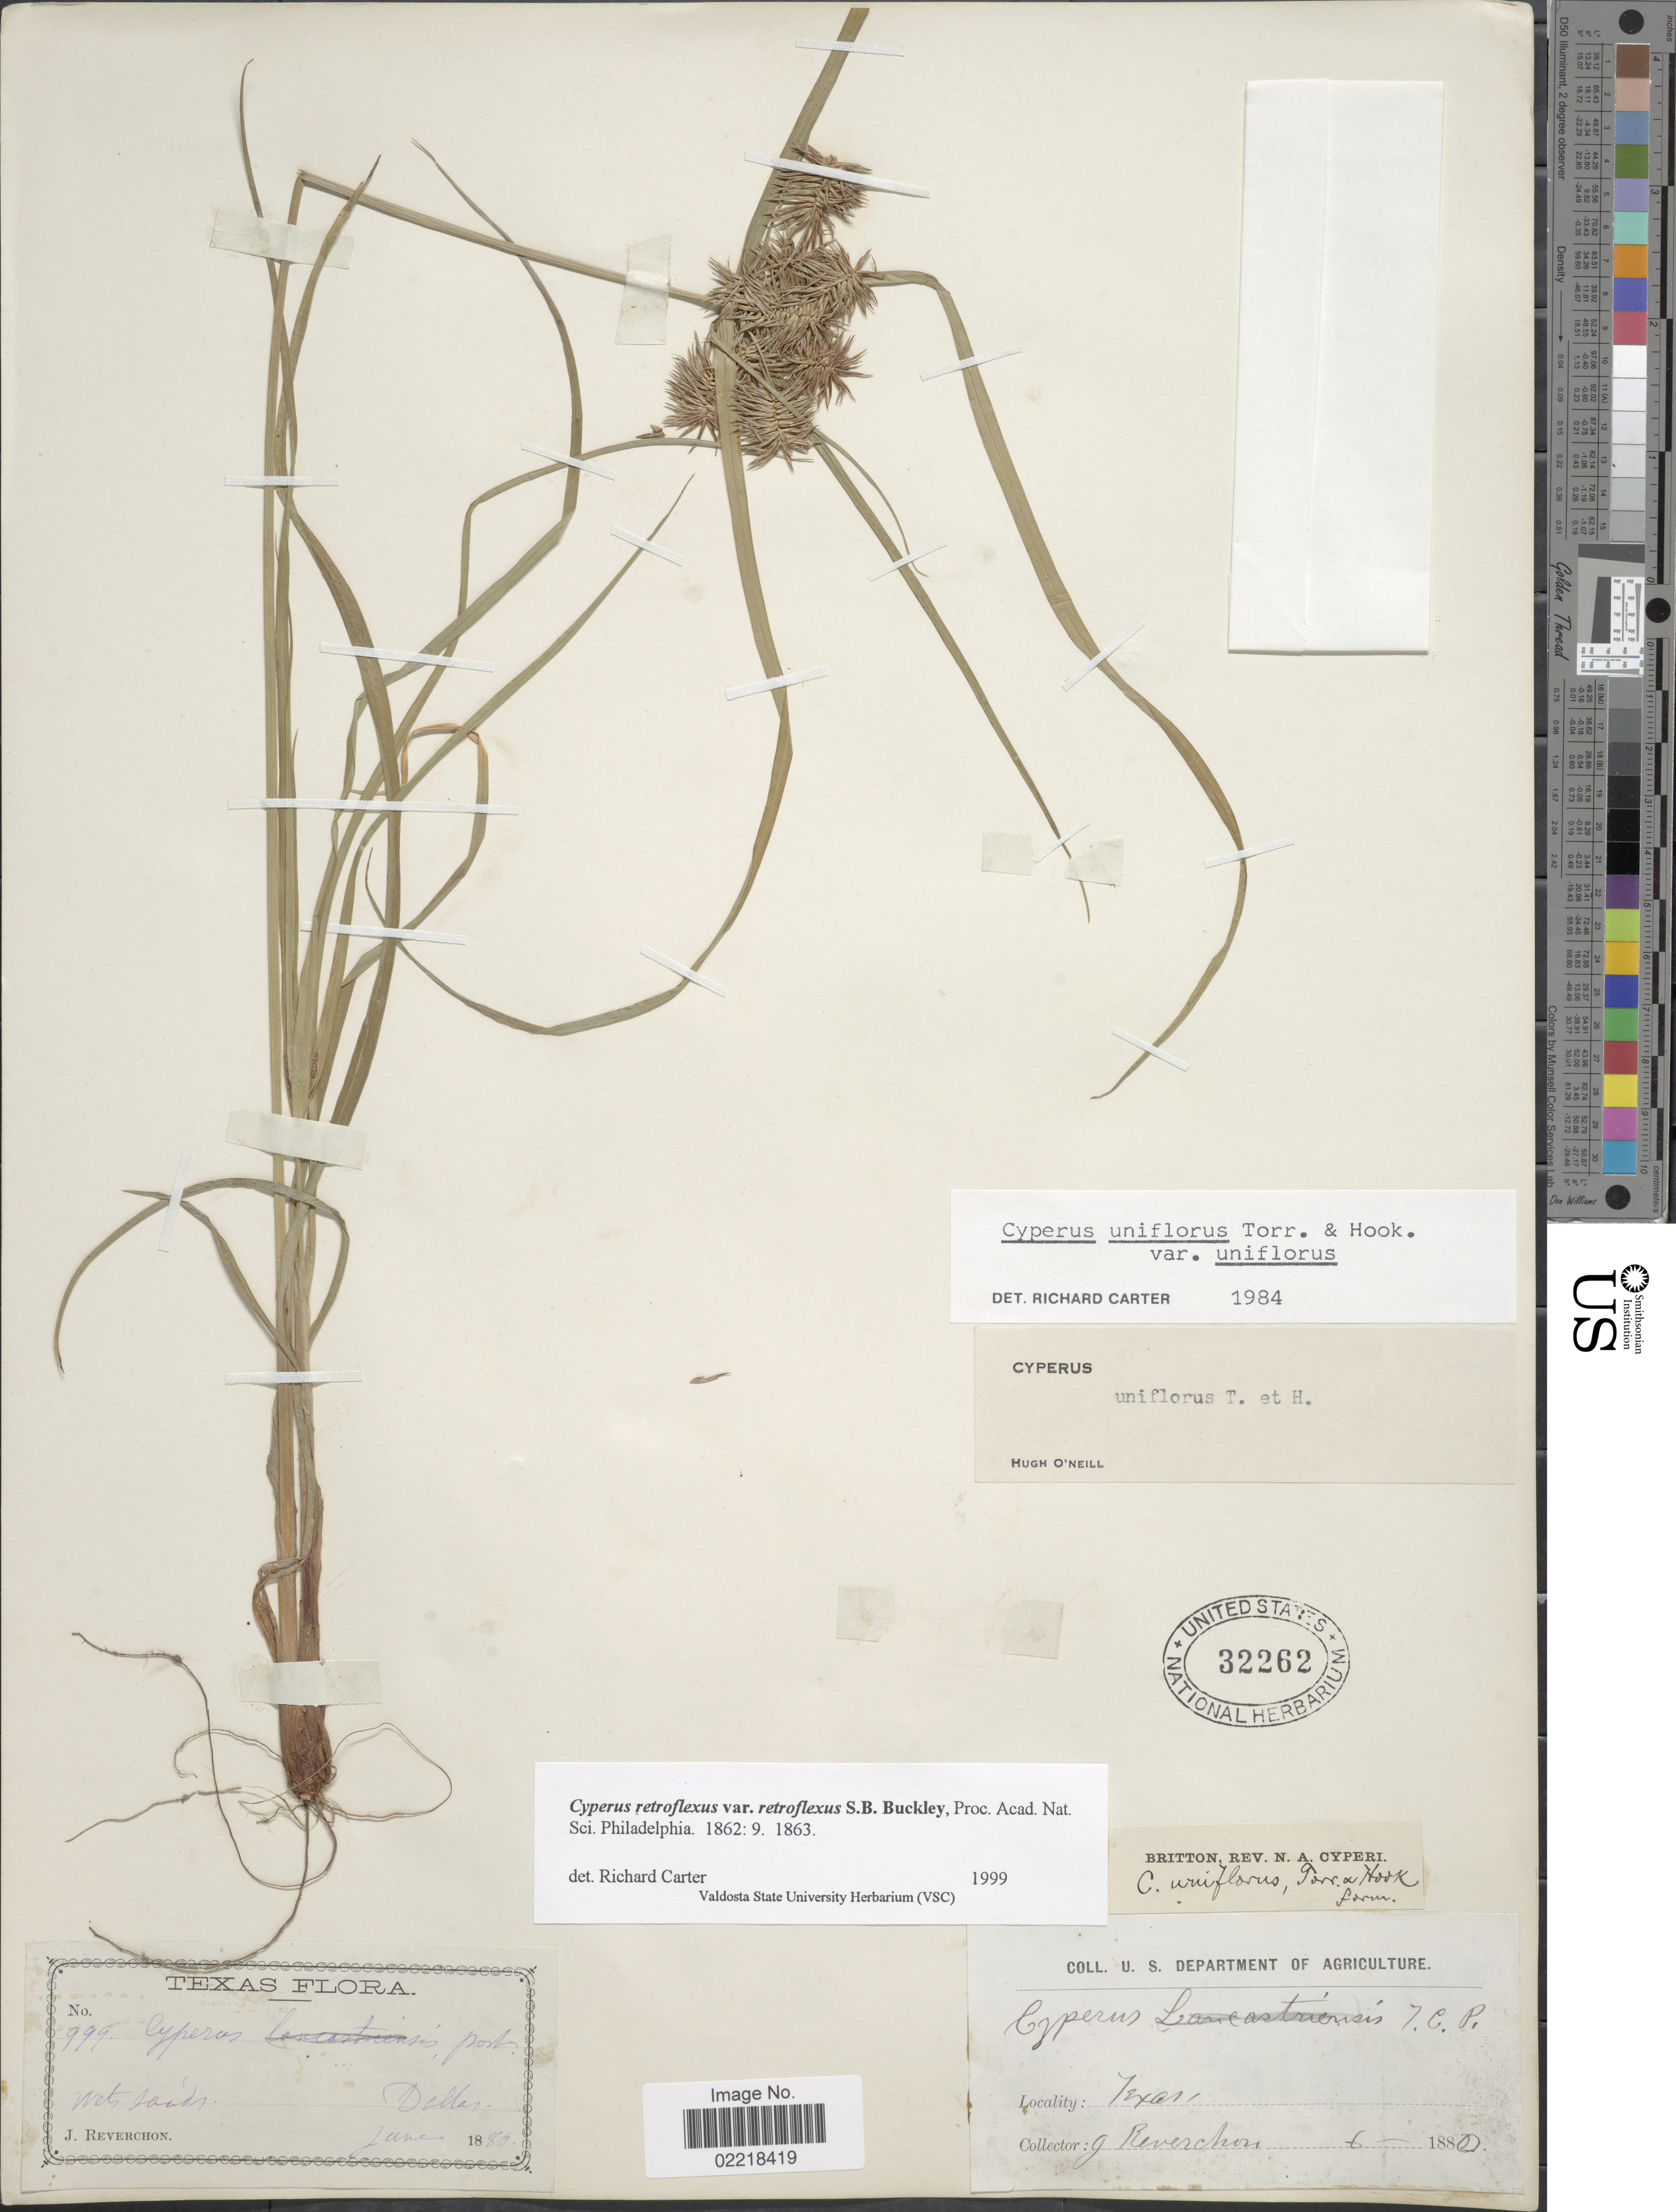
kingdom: Plantae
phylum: Tracheophyta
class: Liliopsida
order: Poales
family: Cyperaceae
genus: Cyperus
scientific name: Cyperus retroflexus var. retroflexus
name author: Buckley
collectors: J. Reverchon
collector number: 999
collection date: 1880-06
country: United States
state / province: Texas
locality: Wet sands, Dallas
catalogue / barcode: US 32262